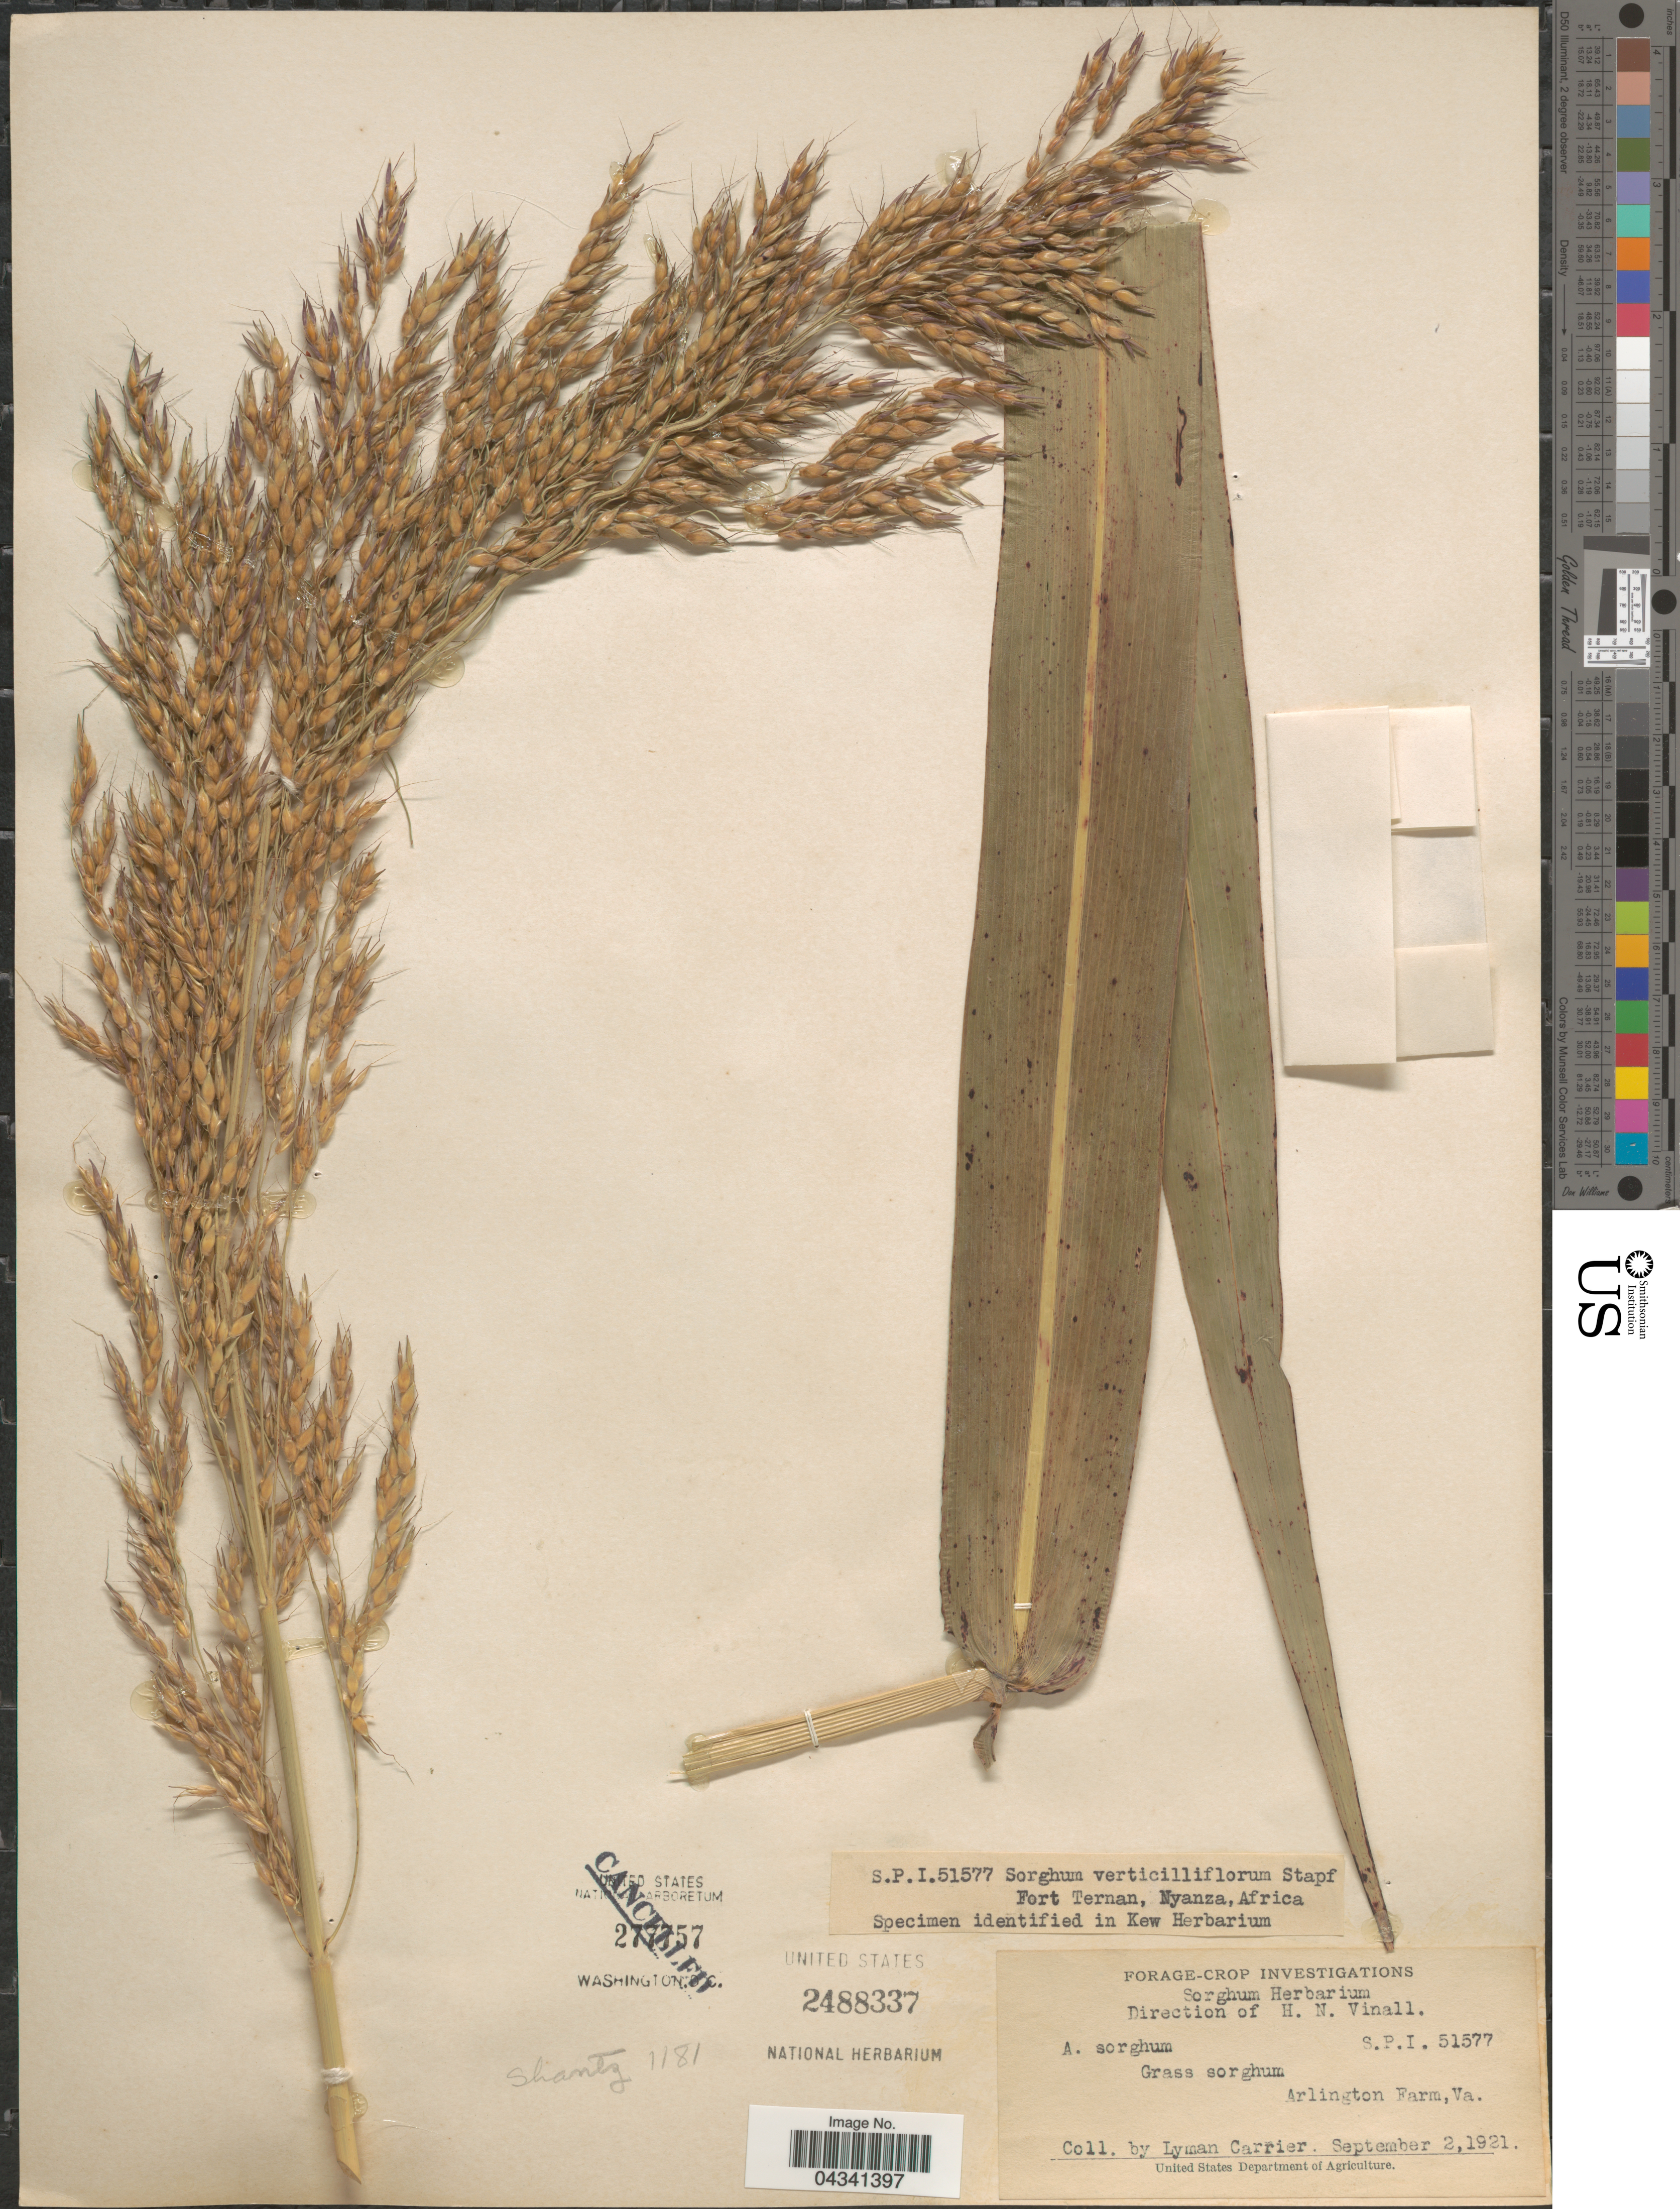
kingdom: Plantae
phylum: Tracheophyta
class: Liliopsida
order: Poales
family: Poaceae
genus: Sorghum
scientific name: Sorghum arundinaceum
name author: (Desv.) Stapf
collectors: L. Carrier & L. Carrier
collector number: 51577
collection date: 1921-09-02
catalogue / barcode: US 2488337